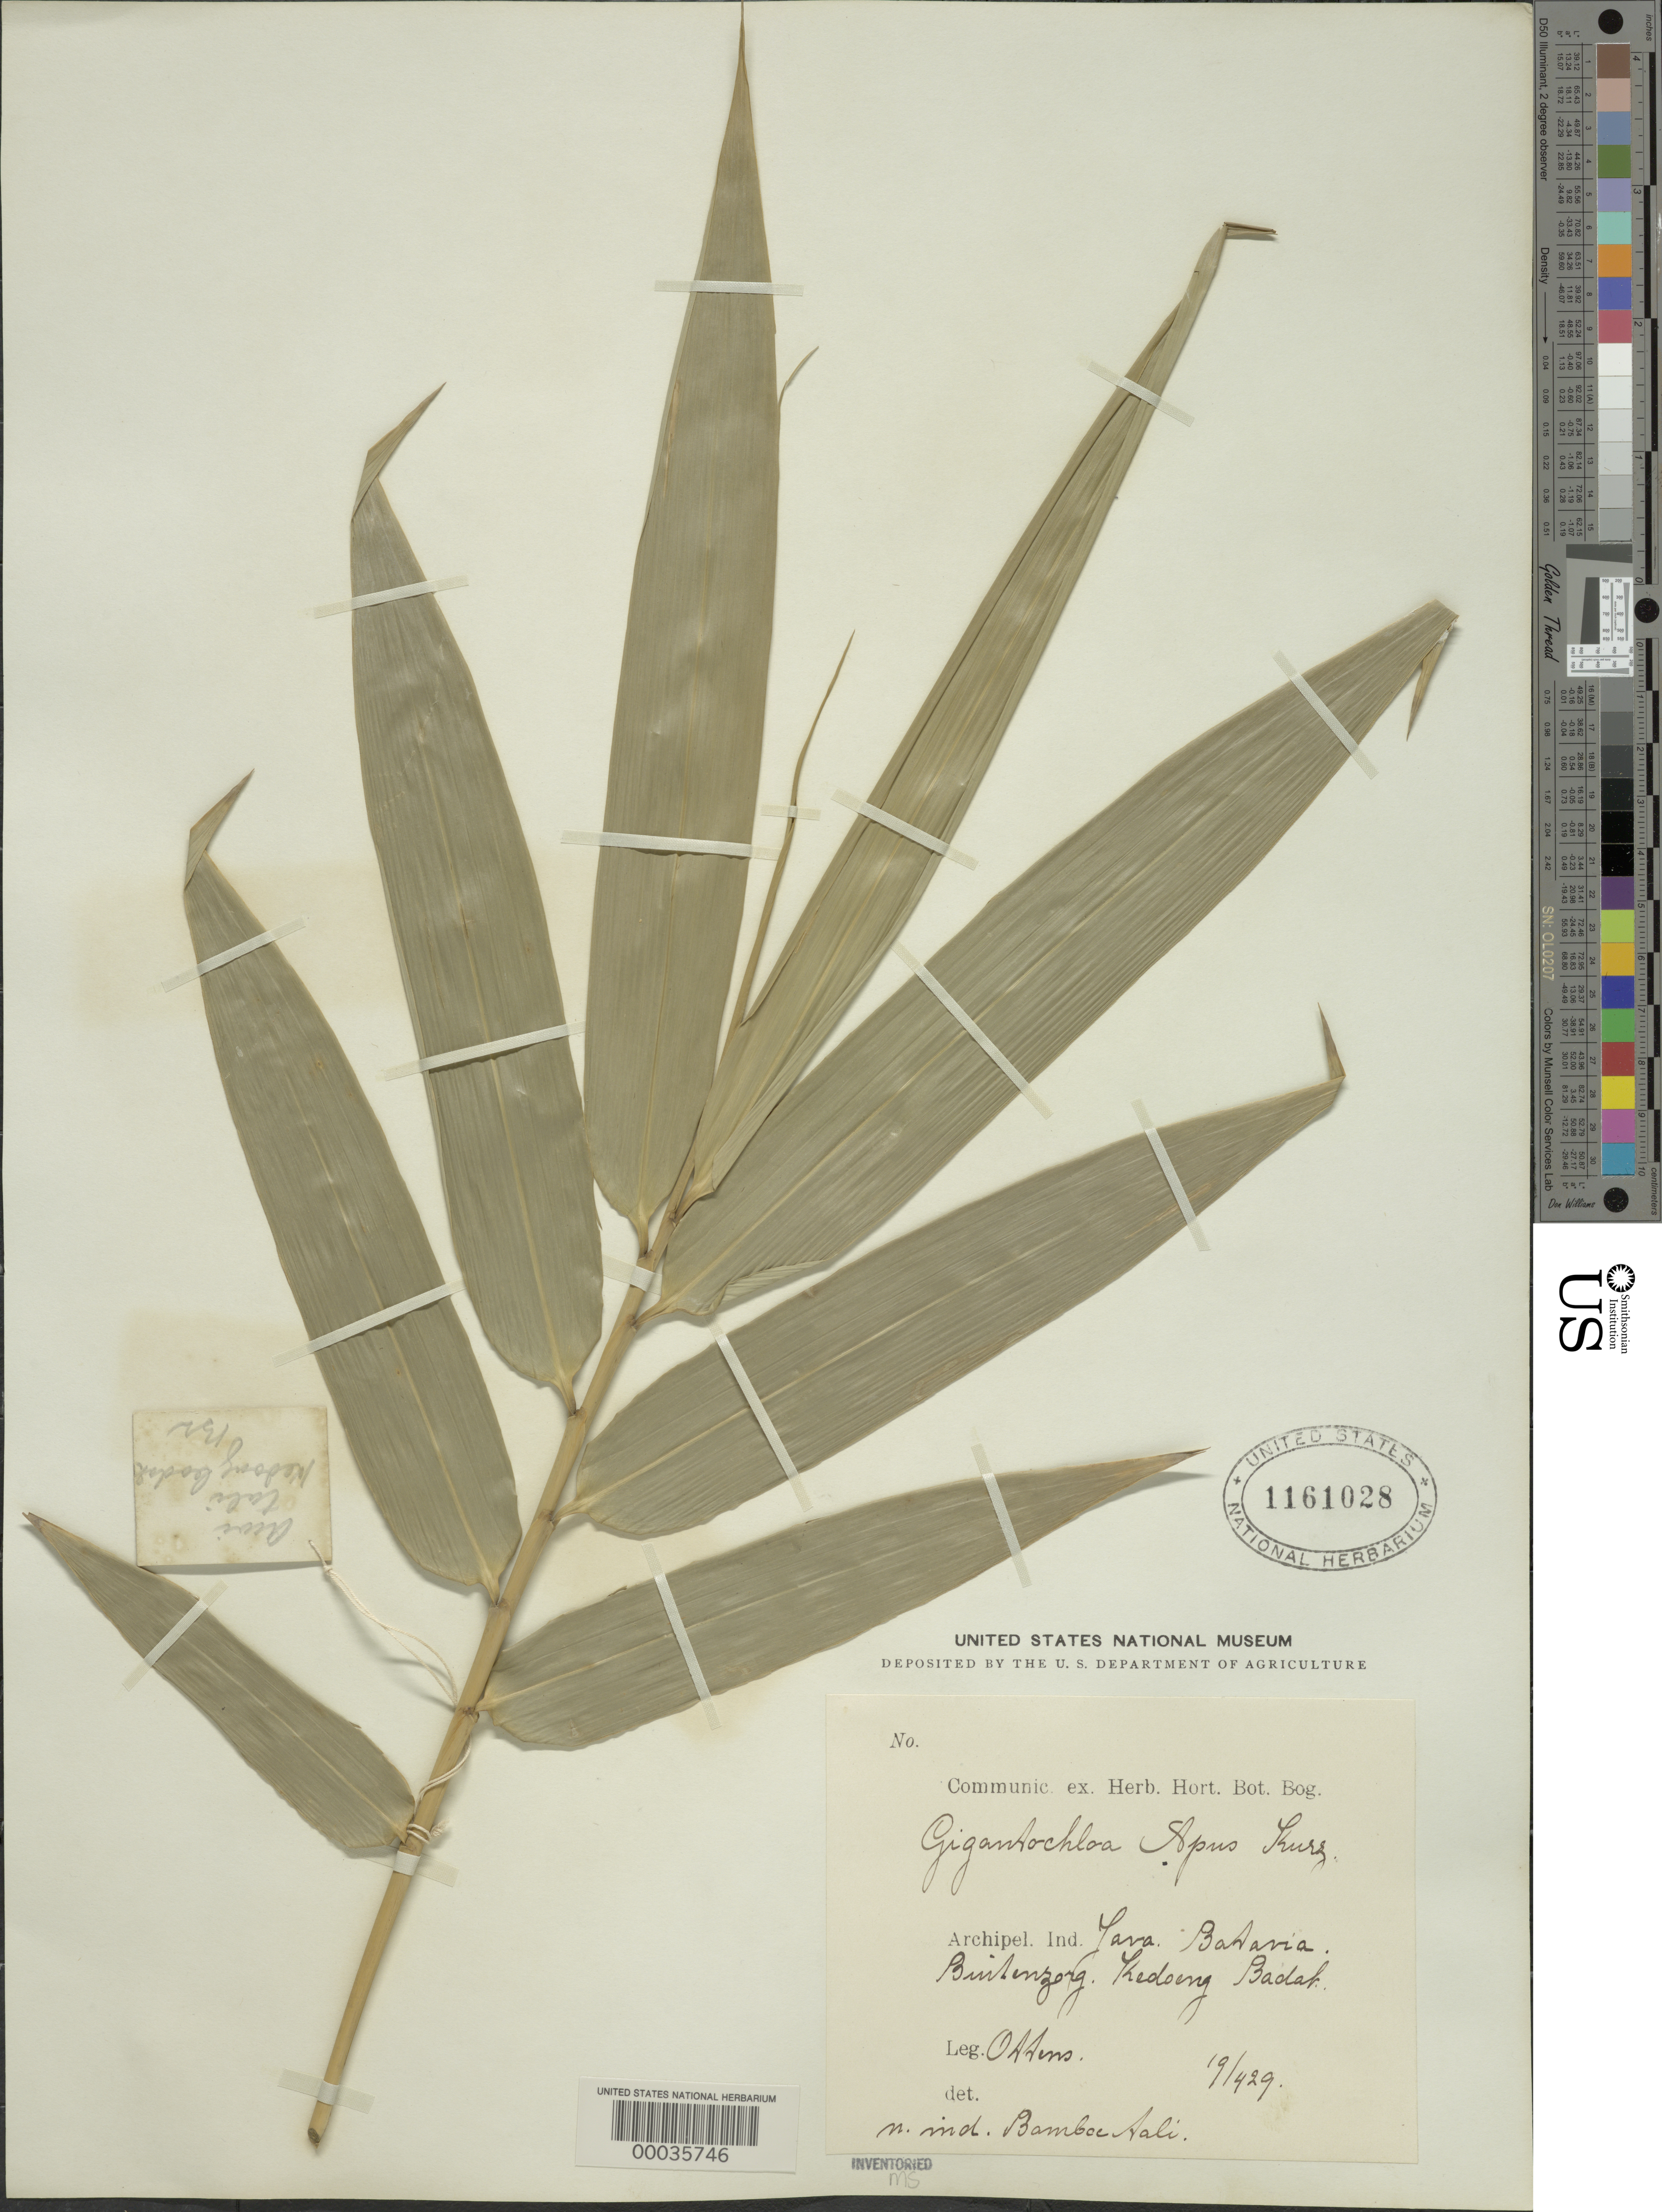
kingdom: Plantae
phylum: Tracheophyta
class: Liliopsida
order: Poales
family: Poaceae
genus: Dendrocalamus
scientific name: Dendrocalamus apus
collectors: -. Ottens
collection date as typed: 19 Apr 1929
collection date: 1929-04-19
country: Indonesia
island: Java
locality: Kedaeng badak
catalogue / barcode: US 1161028